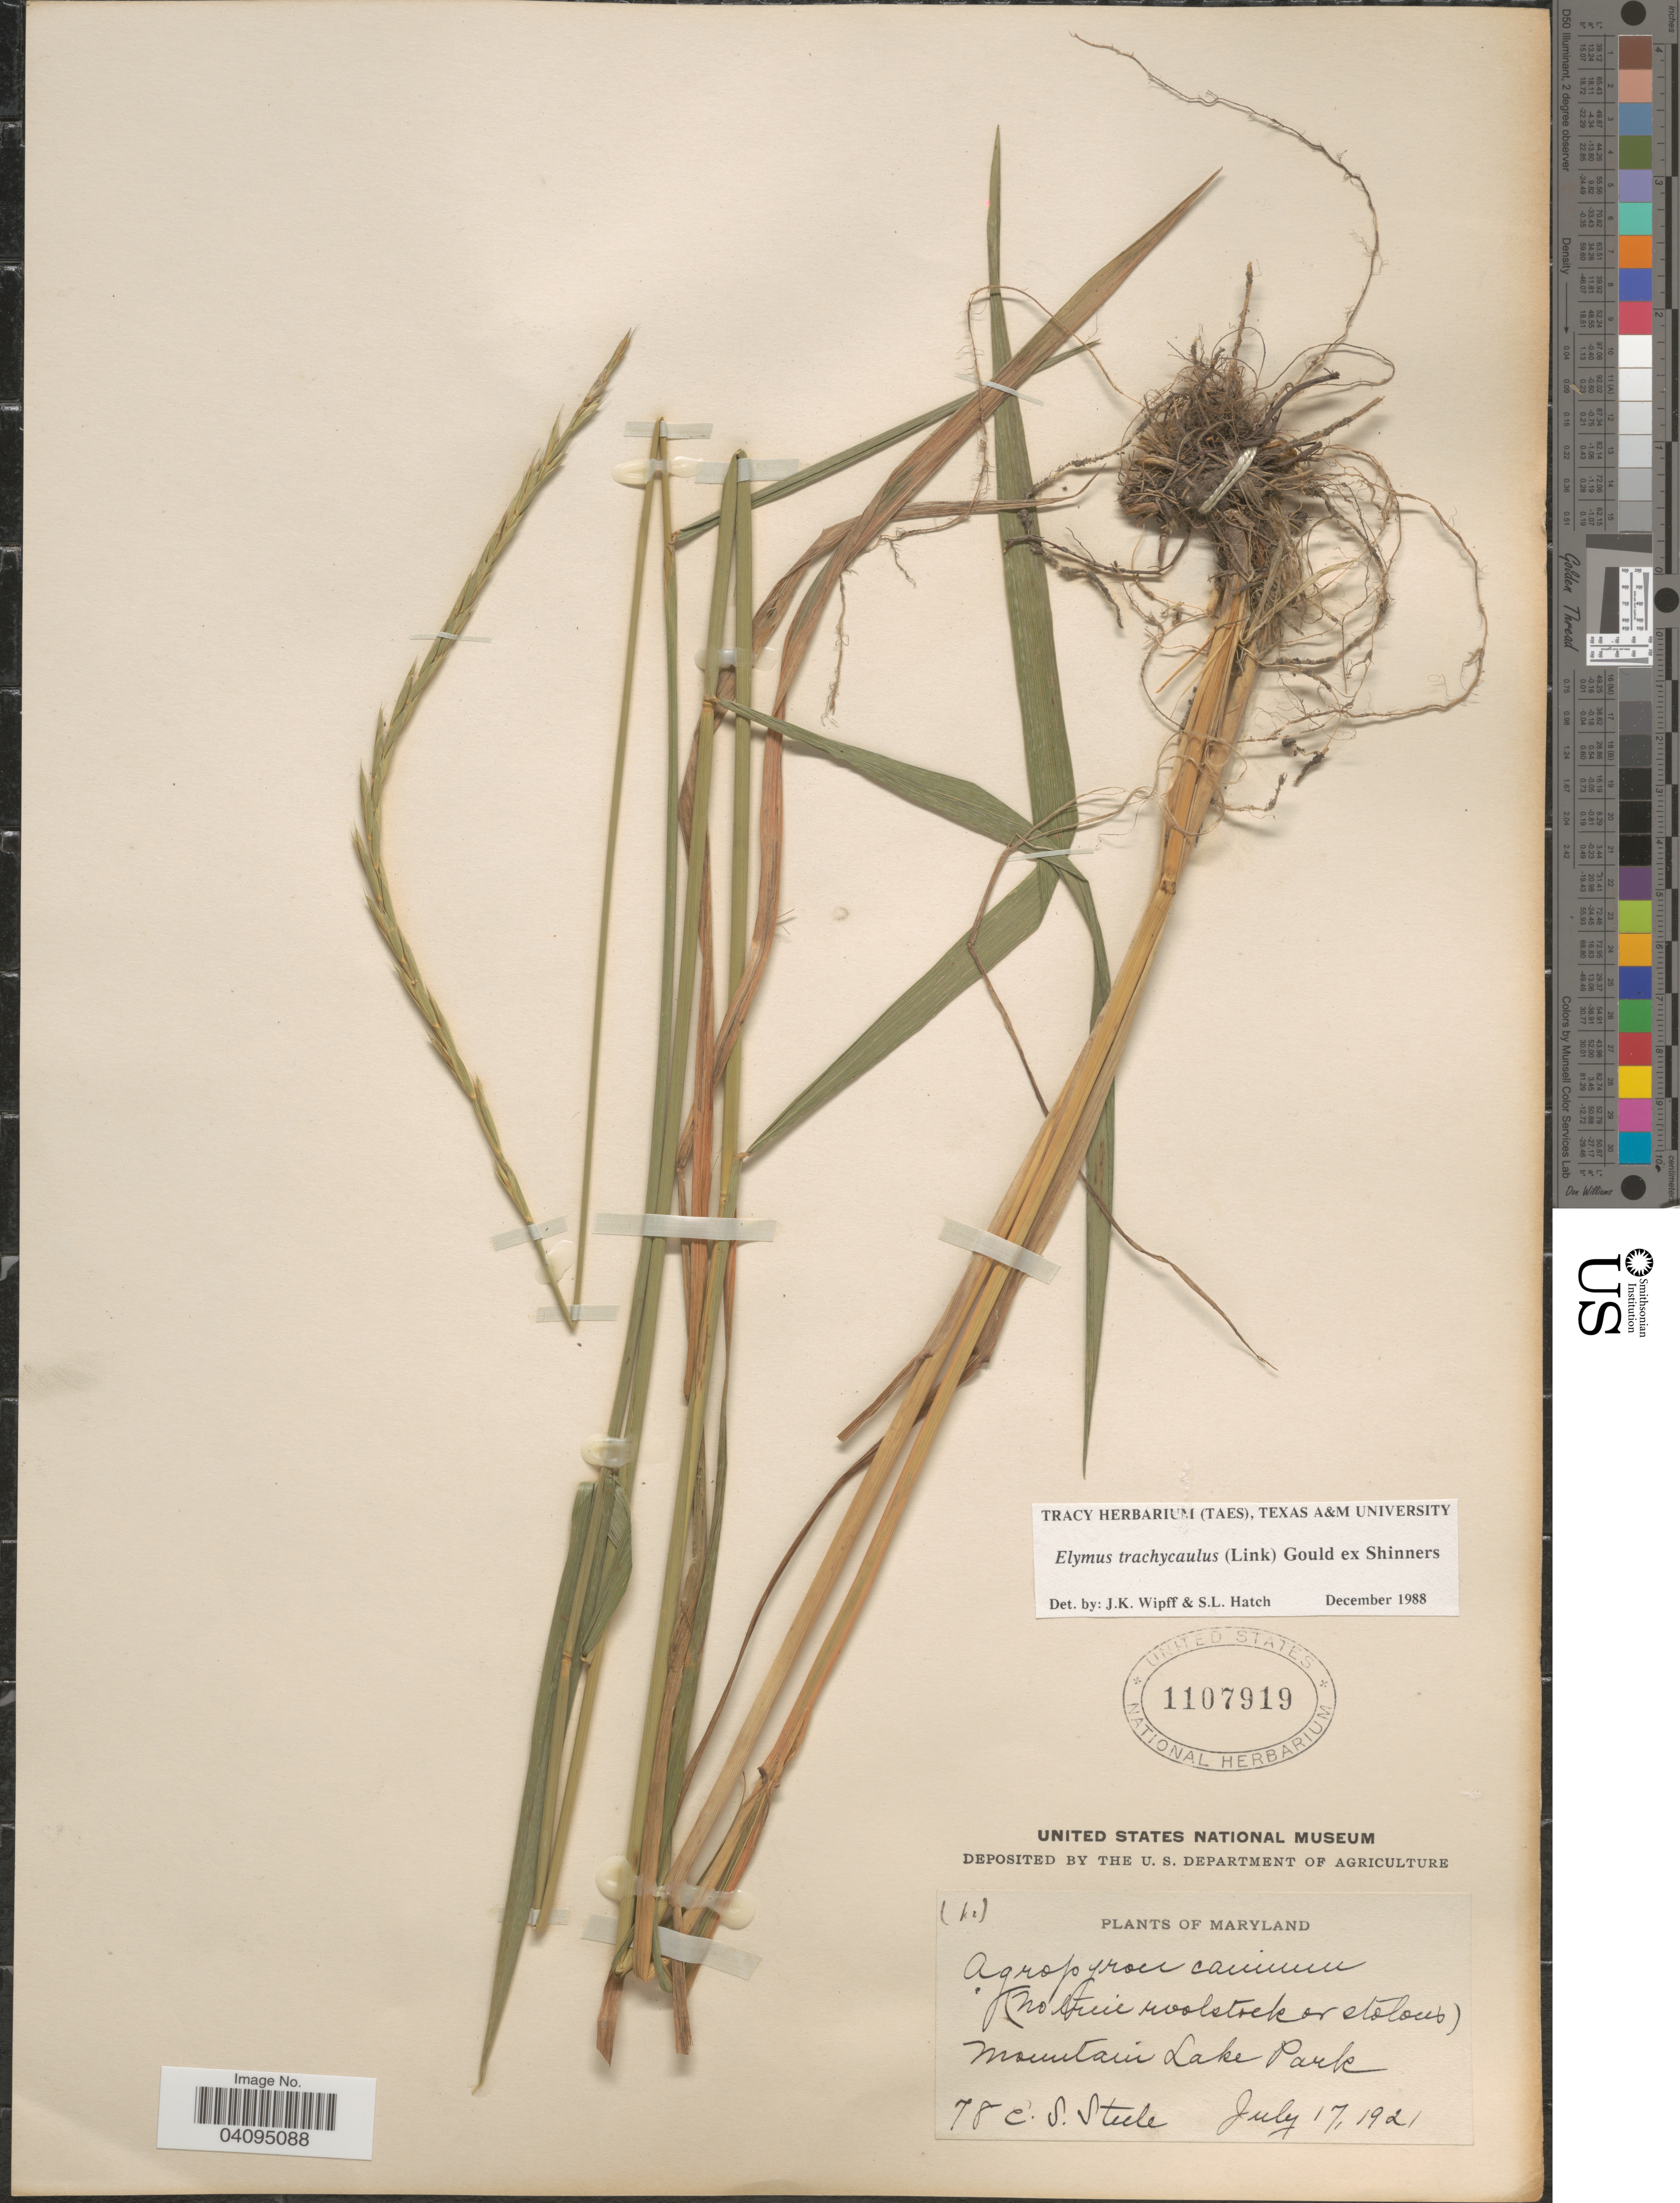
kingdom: Plantae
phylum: Tracheophyta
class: Liliopsida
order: Poales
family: Poaceae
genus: Elymus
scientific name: Elymus trachycaulus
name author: (Link) Gould ex Shinners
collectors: E. Steele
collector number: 78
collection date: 1921-07-17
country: United States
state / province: Maryland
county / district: Garrett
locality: Mountain Lake Park.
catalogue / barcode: US 1107919